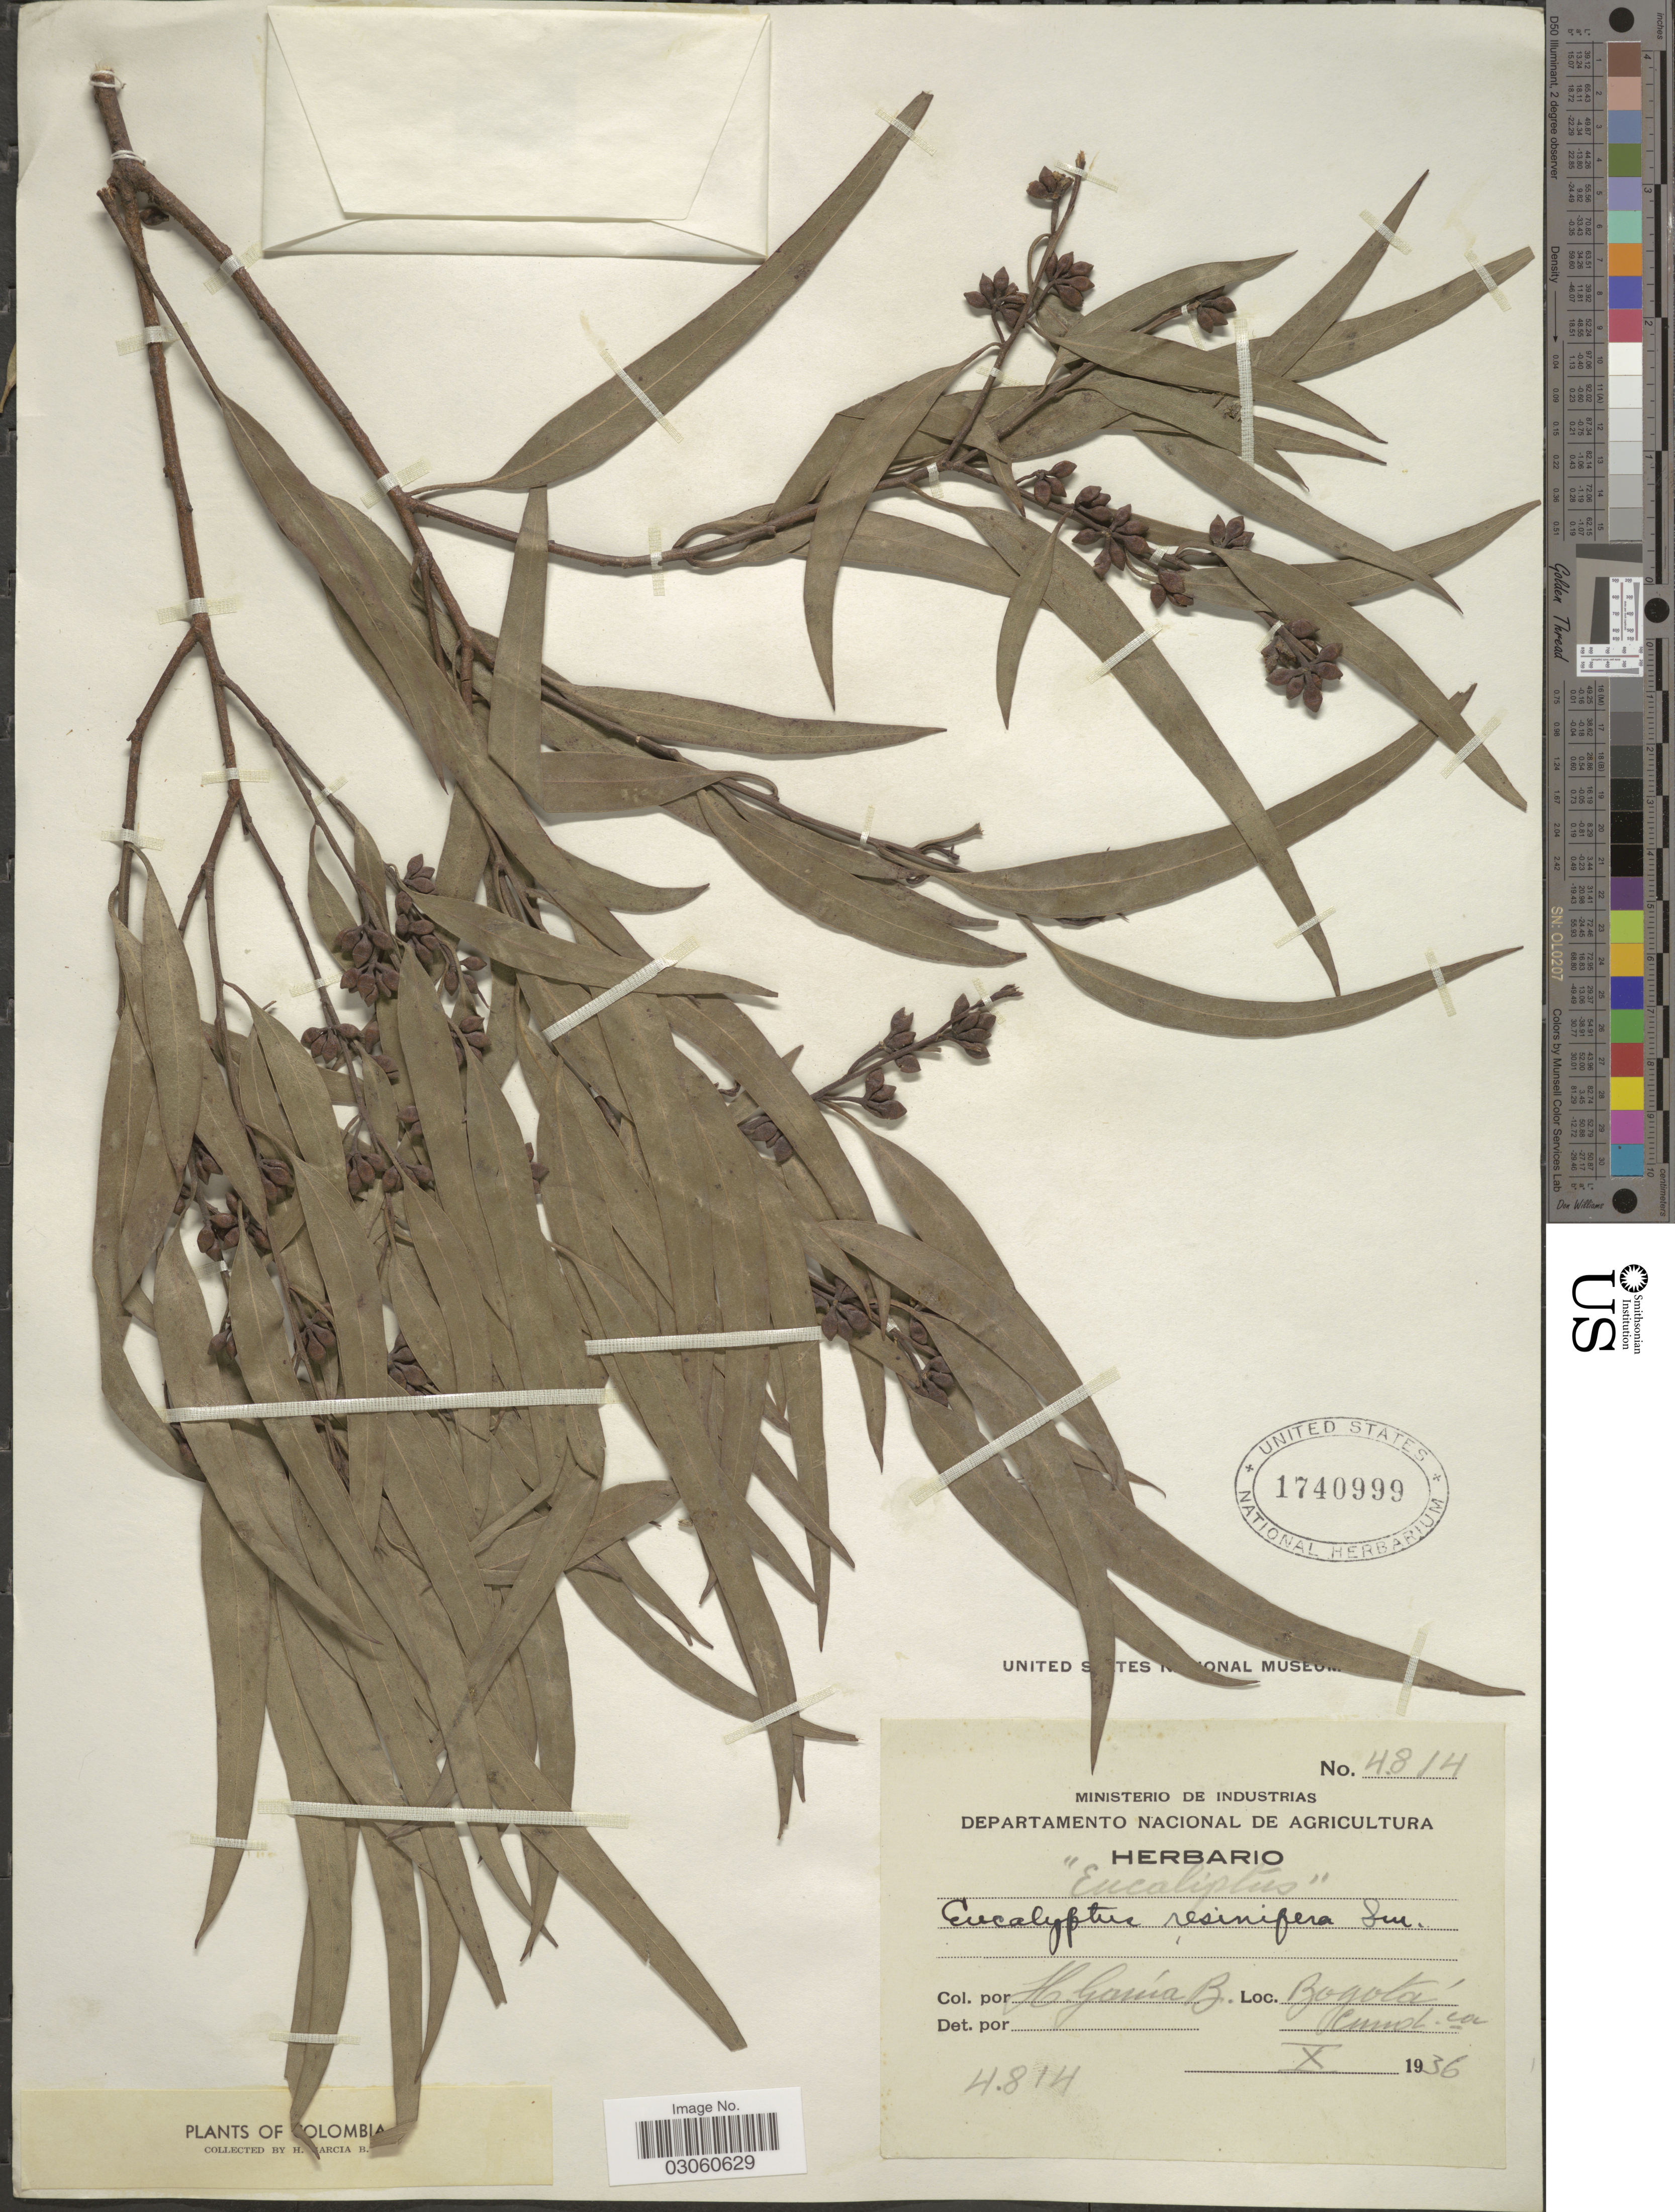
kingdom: Plantae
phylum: Tracheophyta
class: Magnoliopsida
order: Myrtales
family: Myrtaceae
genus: Eucalyptus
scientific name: Eucalyptus resinifera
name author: J. White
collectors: H. García Barriga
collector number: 4814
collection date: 1936-10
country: Colombia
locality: Bogotá, Cundinamarca.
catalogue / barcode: US 1740999